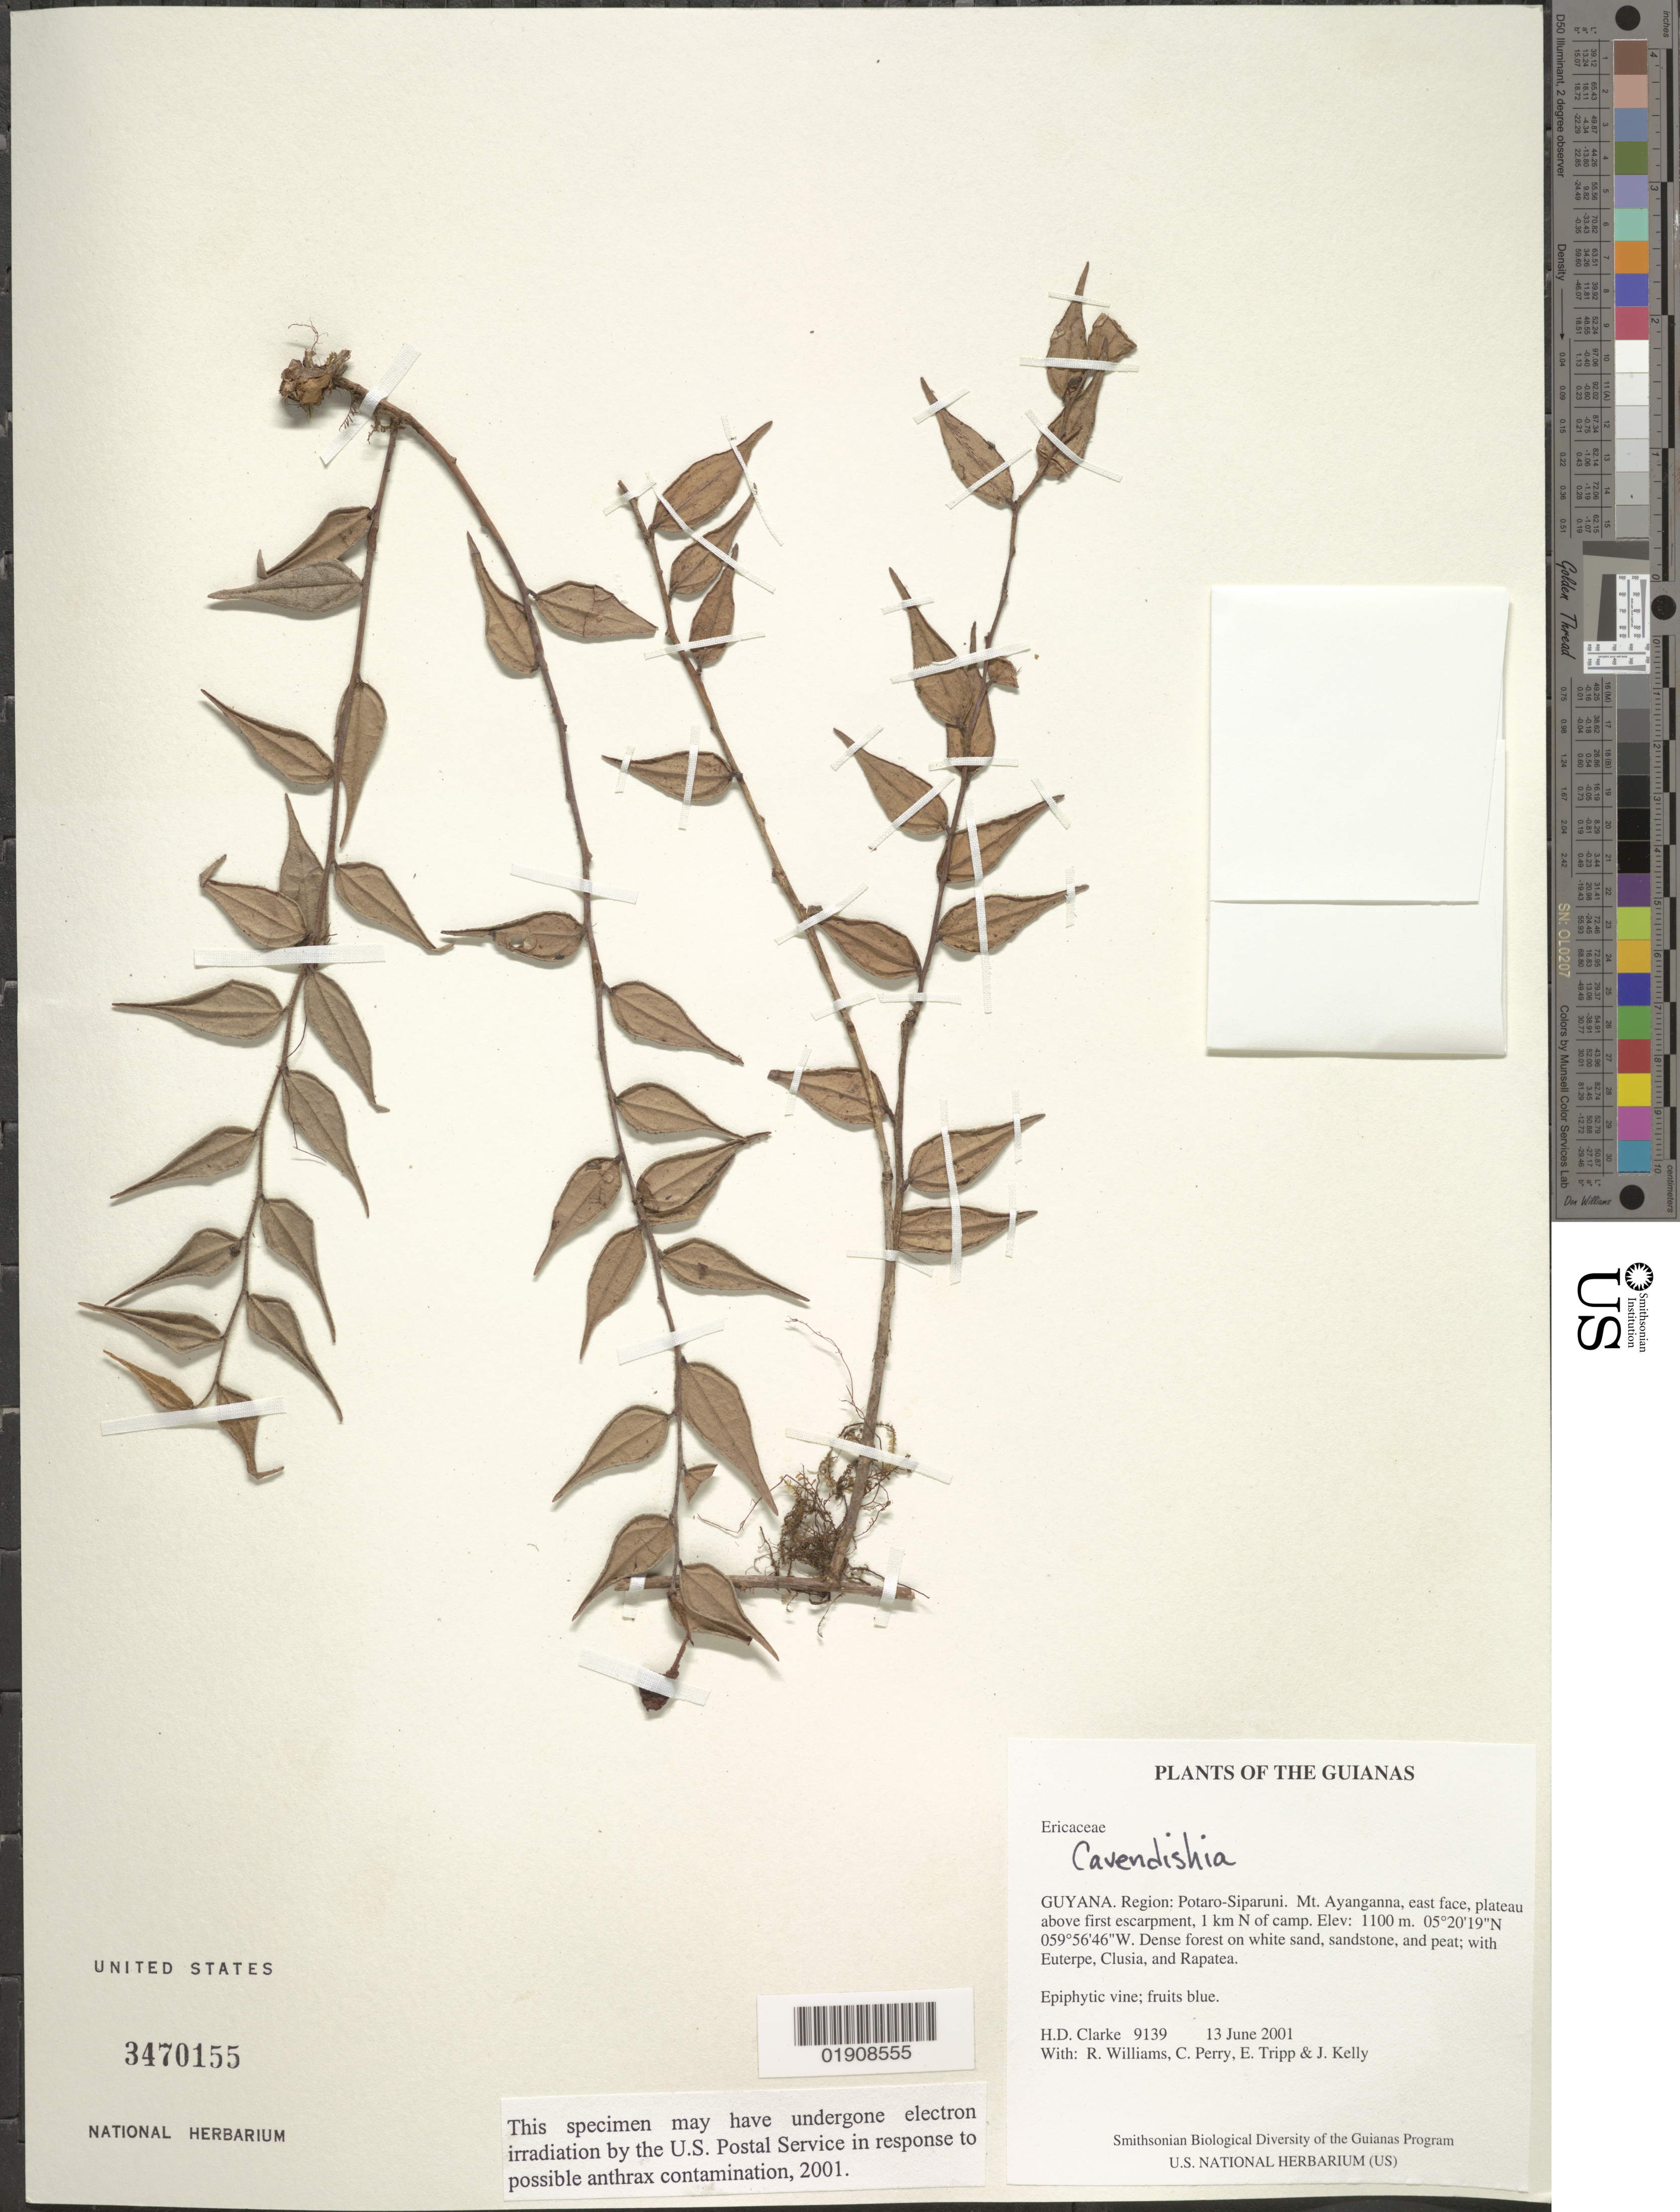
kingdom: Plantae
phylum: Tracheophyta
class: Magnoliopsida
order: Ericales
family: Ericaceae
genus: Cavendishia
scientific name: Cavendishia sp.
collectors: H. D. Clarke, R. Williams, C. Perry, E. Tripp & J. Kelly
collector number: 9139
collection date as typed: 13 June 2001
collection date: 2001-06-13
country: Guyana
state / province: Potaro-Siparuni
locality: Mt. Ayanganna, east face, plateau above first escarpment, 1 km N of camp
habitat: Dense forest on white sand, sandstone, and peat; with Euterpe, Clusia, and Rapatea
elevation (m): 1100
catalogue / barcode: US 3470155